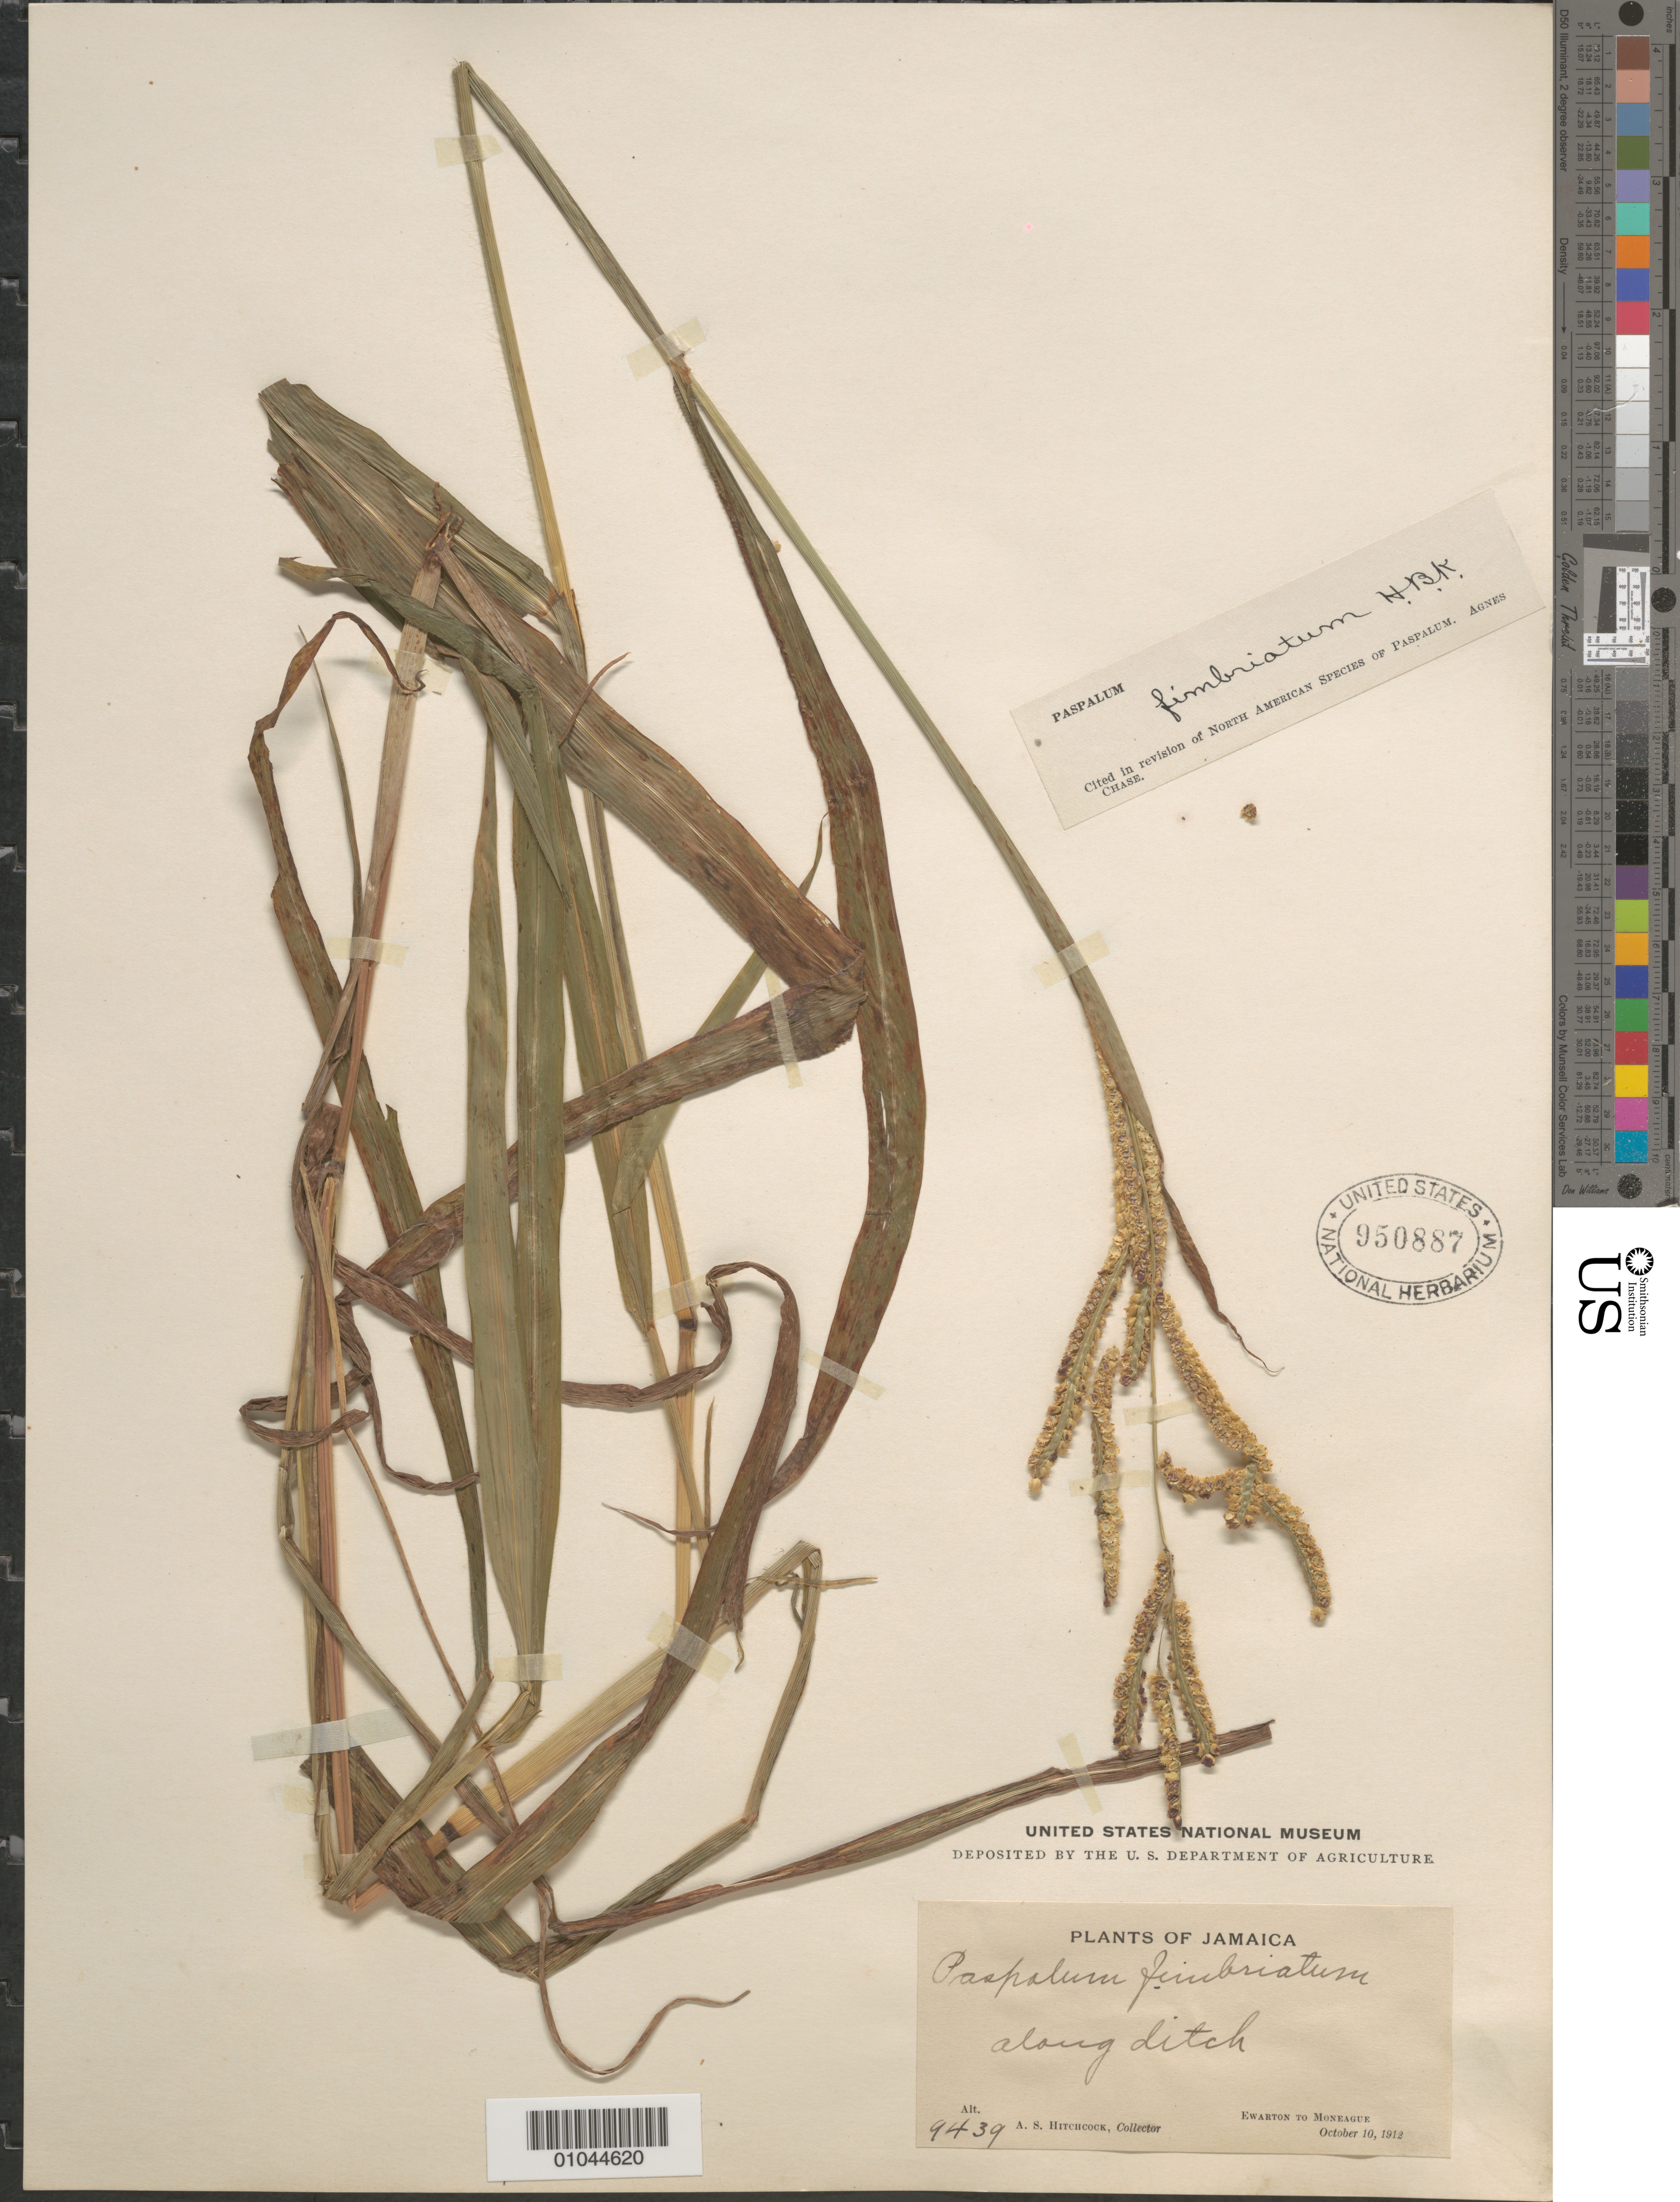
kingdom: Plantae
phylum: Tracheophyta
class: Liliopsida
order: Poales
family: Poaceae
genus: Paspalum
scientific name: Paspalum fimbriatum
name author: Kunth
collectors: A. S. Hitchcock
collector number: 9439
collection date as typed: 10 Oct 1912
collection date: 1912-10-10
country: Jamaica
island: Jamaica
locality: Ewarton to Moneague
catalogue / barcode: US 950887